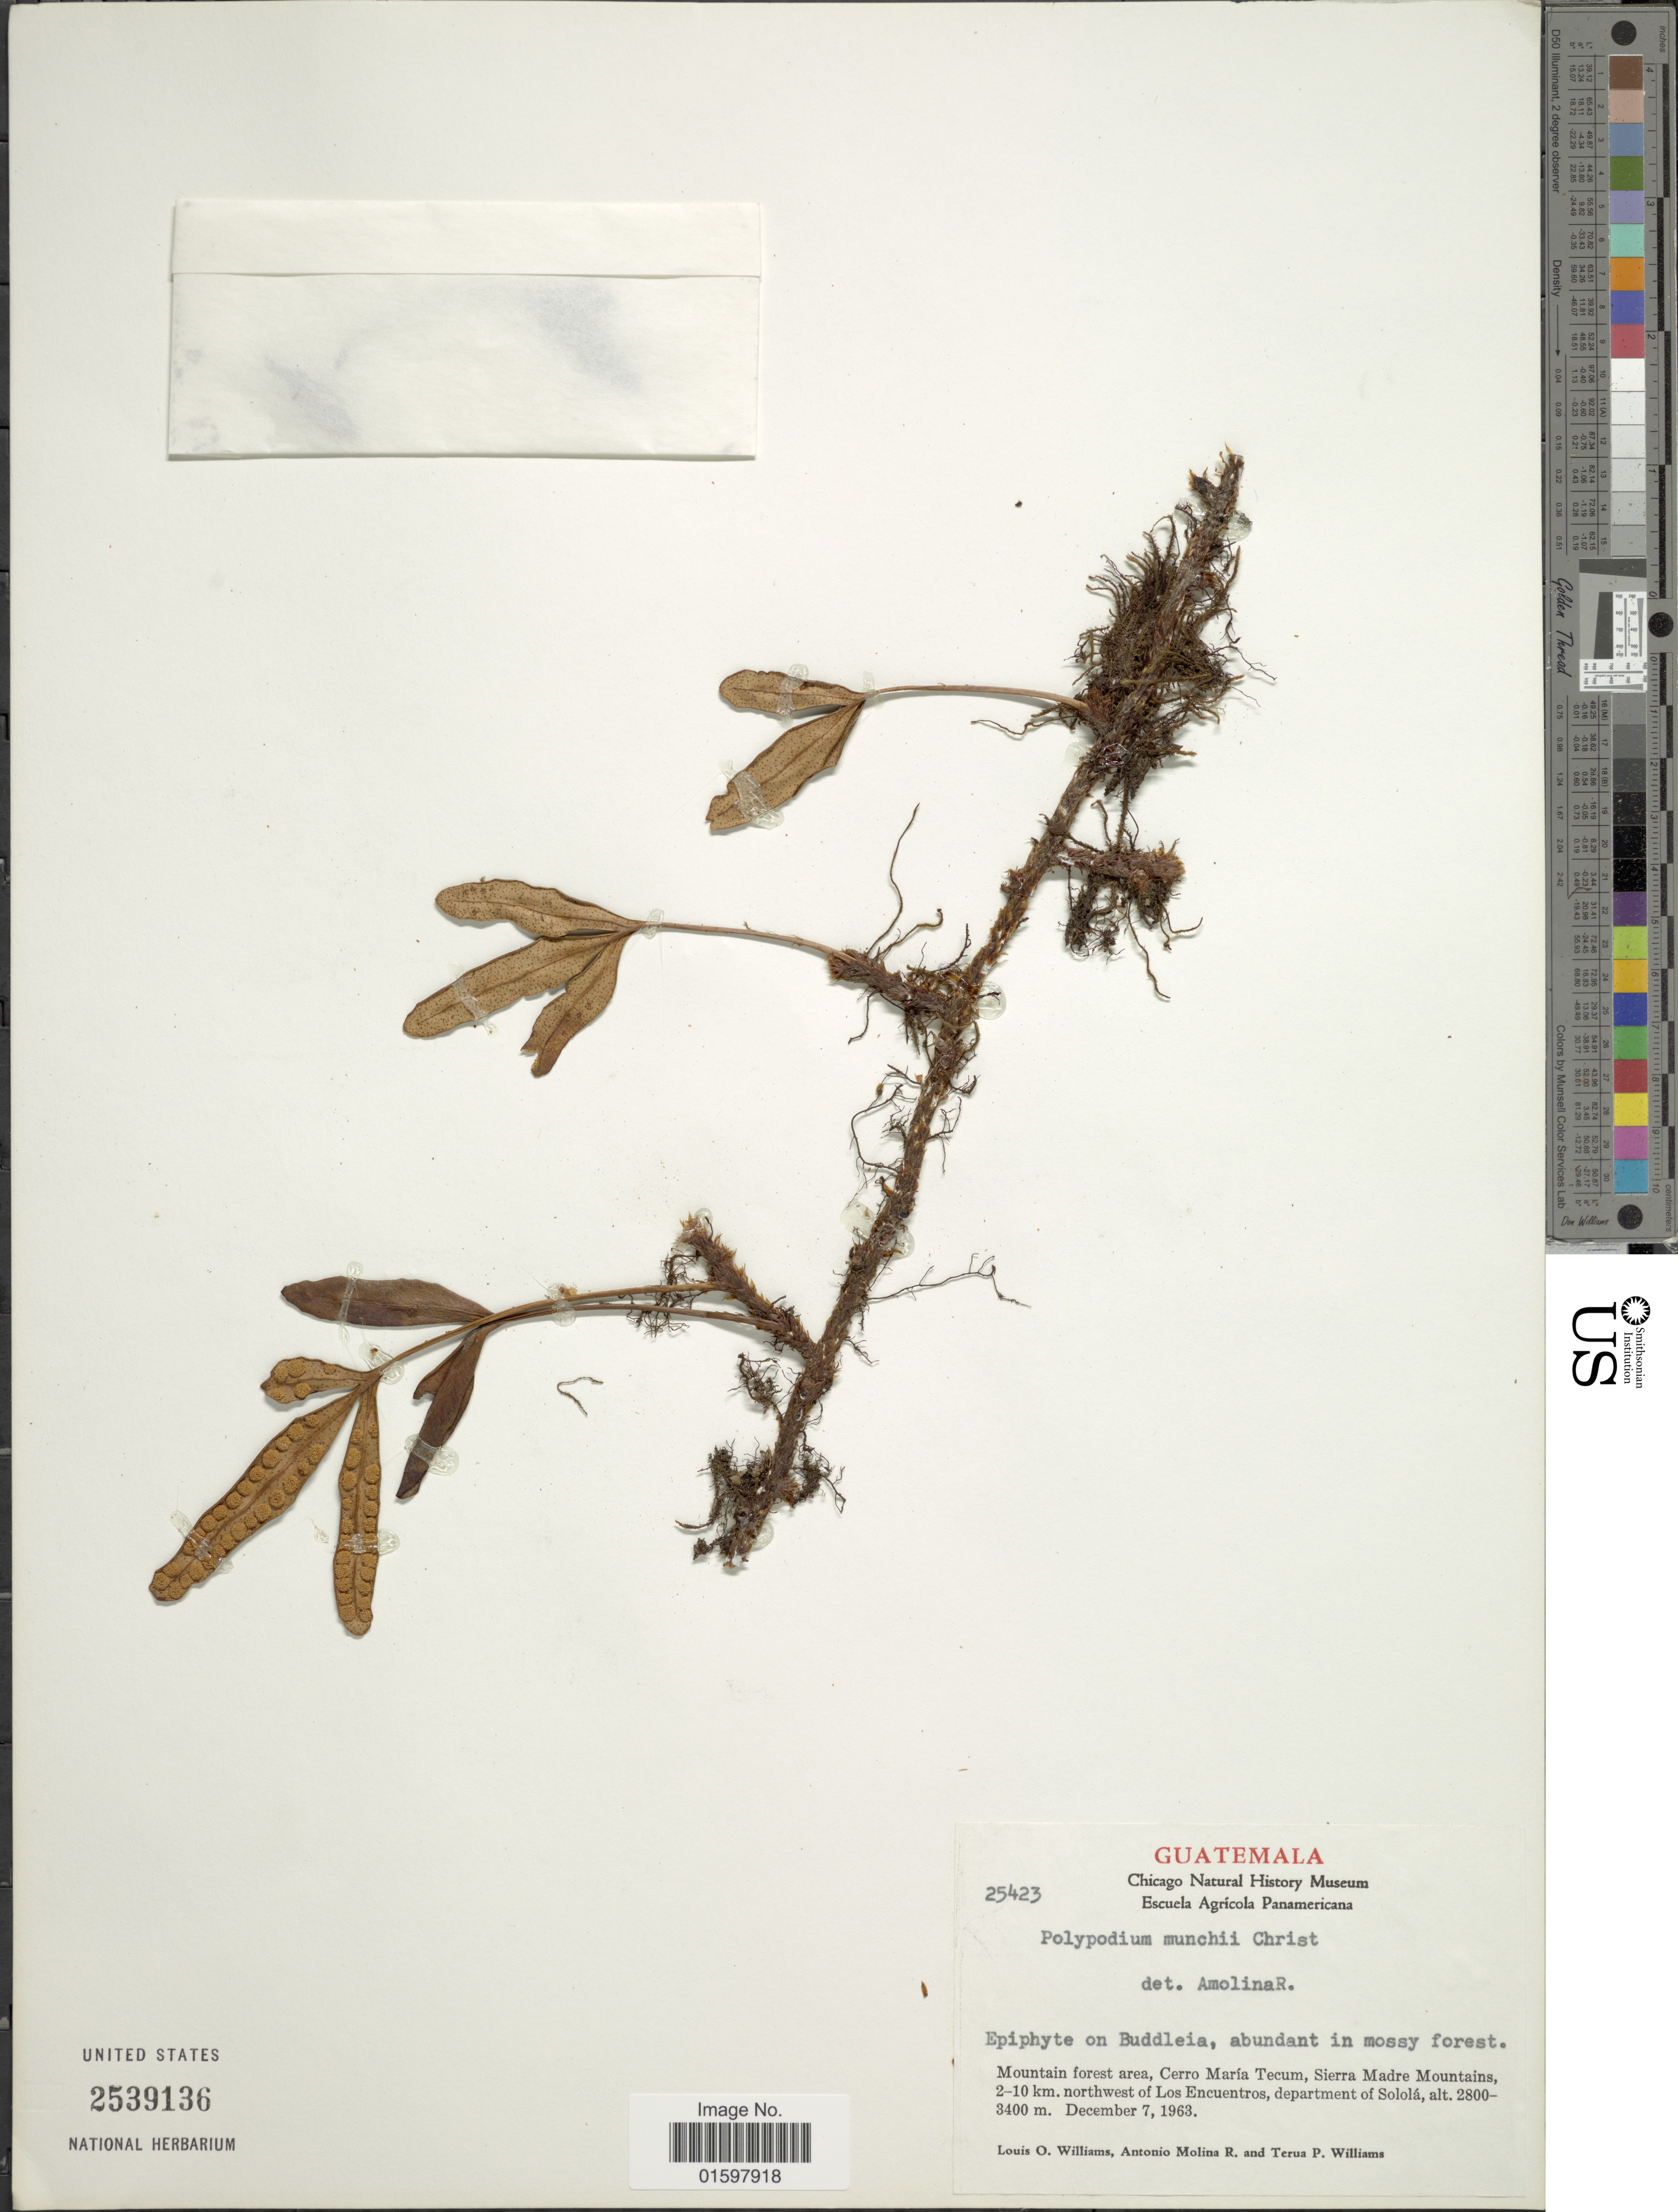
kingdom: Plantae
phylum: Tracheophyta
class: Polypodiopsida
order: Polypodiales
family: Polypodiaceae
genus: Pleopeltis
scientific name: Pleopeltis muenchii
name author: (Christ) A.R. Sm.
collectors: L. O. Williams, A. Molina R. & T. P. Williams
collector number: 25423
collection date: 1963-12-07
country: Guatemala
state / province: Sololá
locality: Mountain forest area, Cerro María Tecum, Sierra Madre Mountains, 2-10 km. northwest of Los Encuentros, department of Sololá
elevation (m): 3400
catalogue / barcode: US 2539136